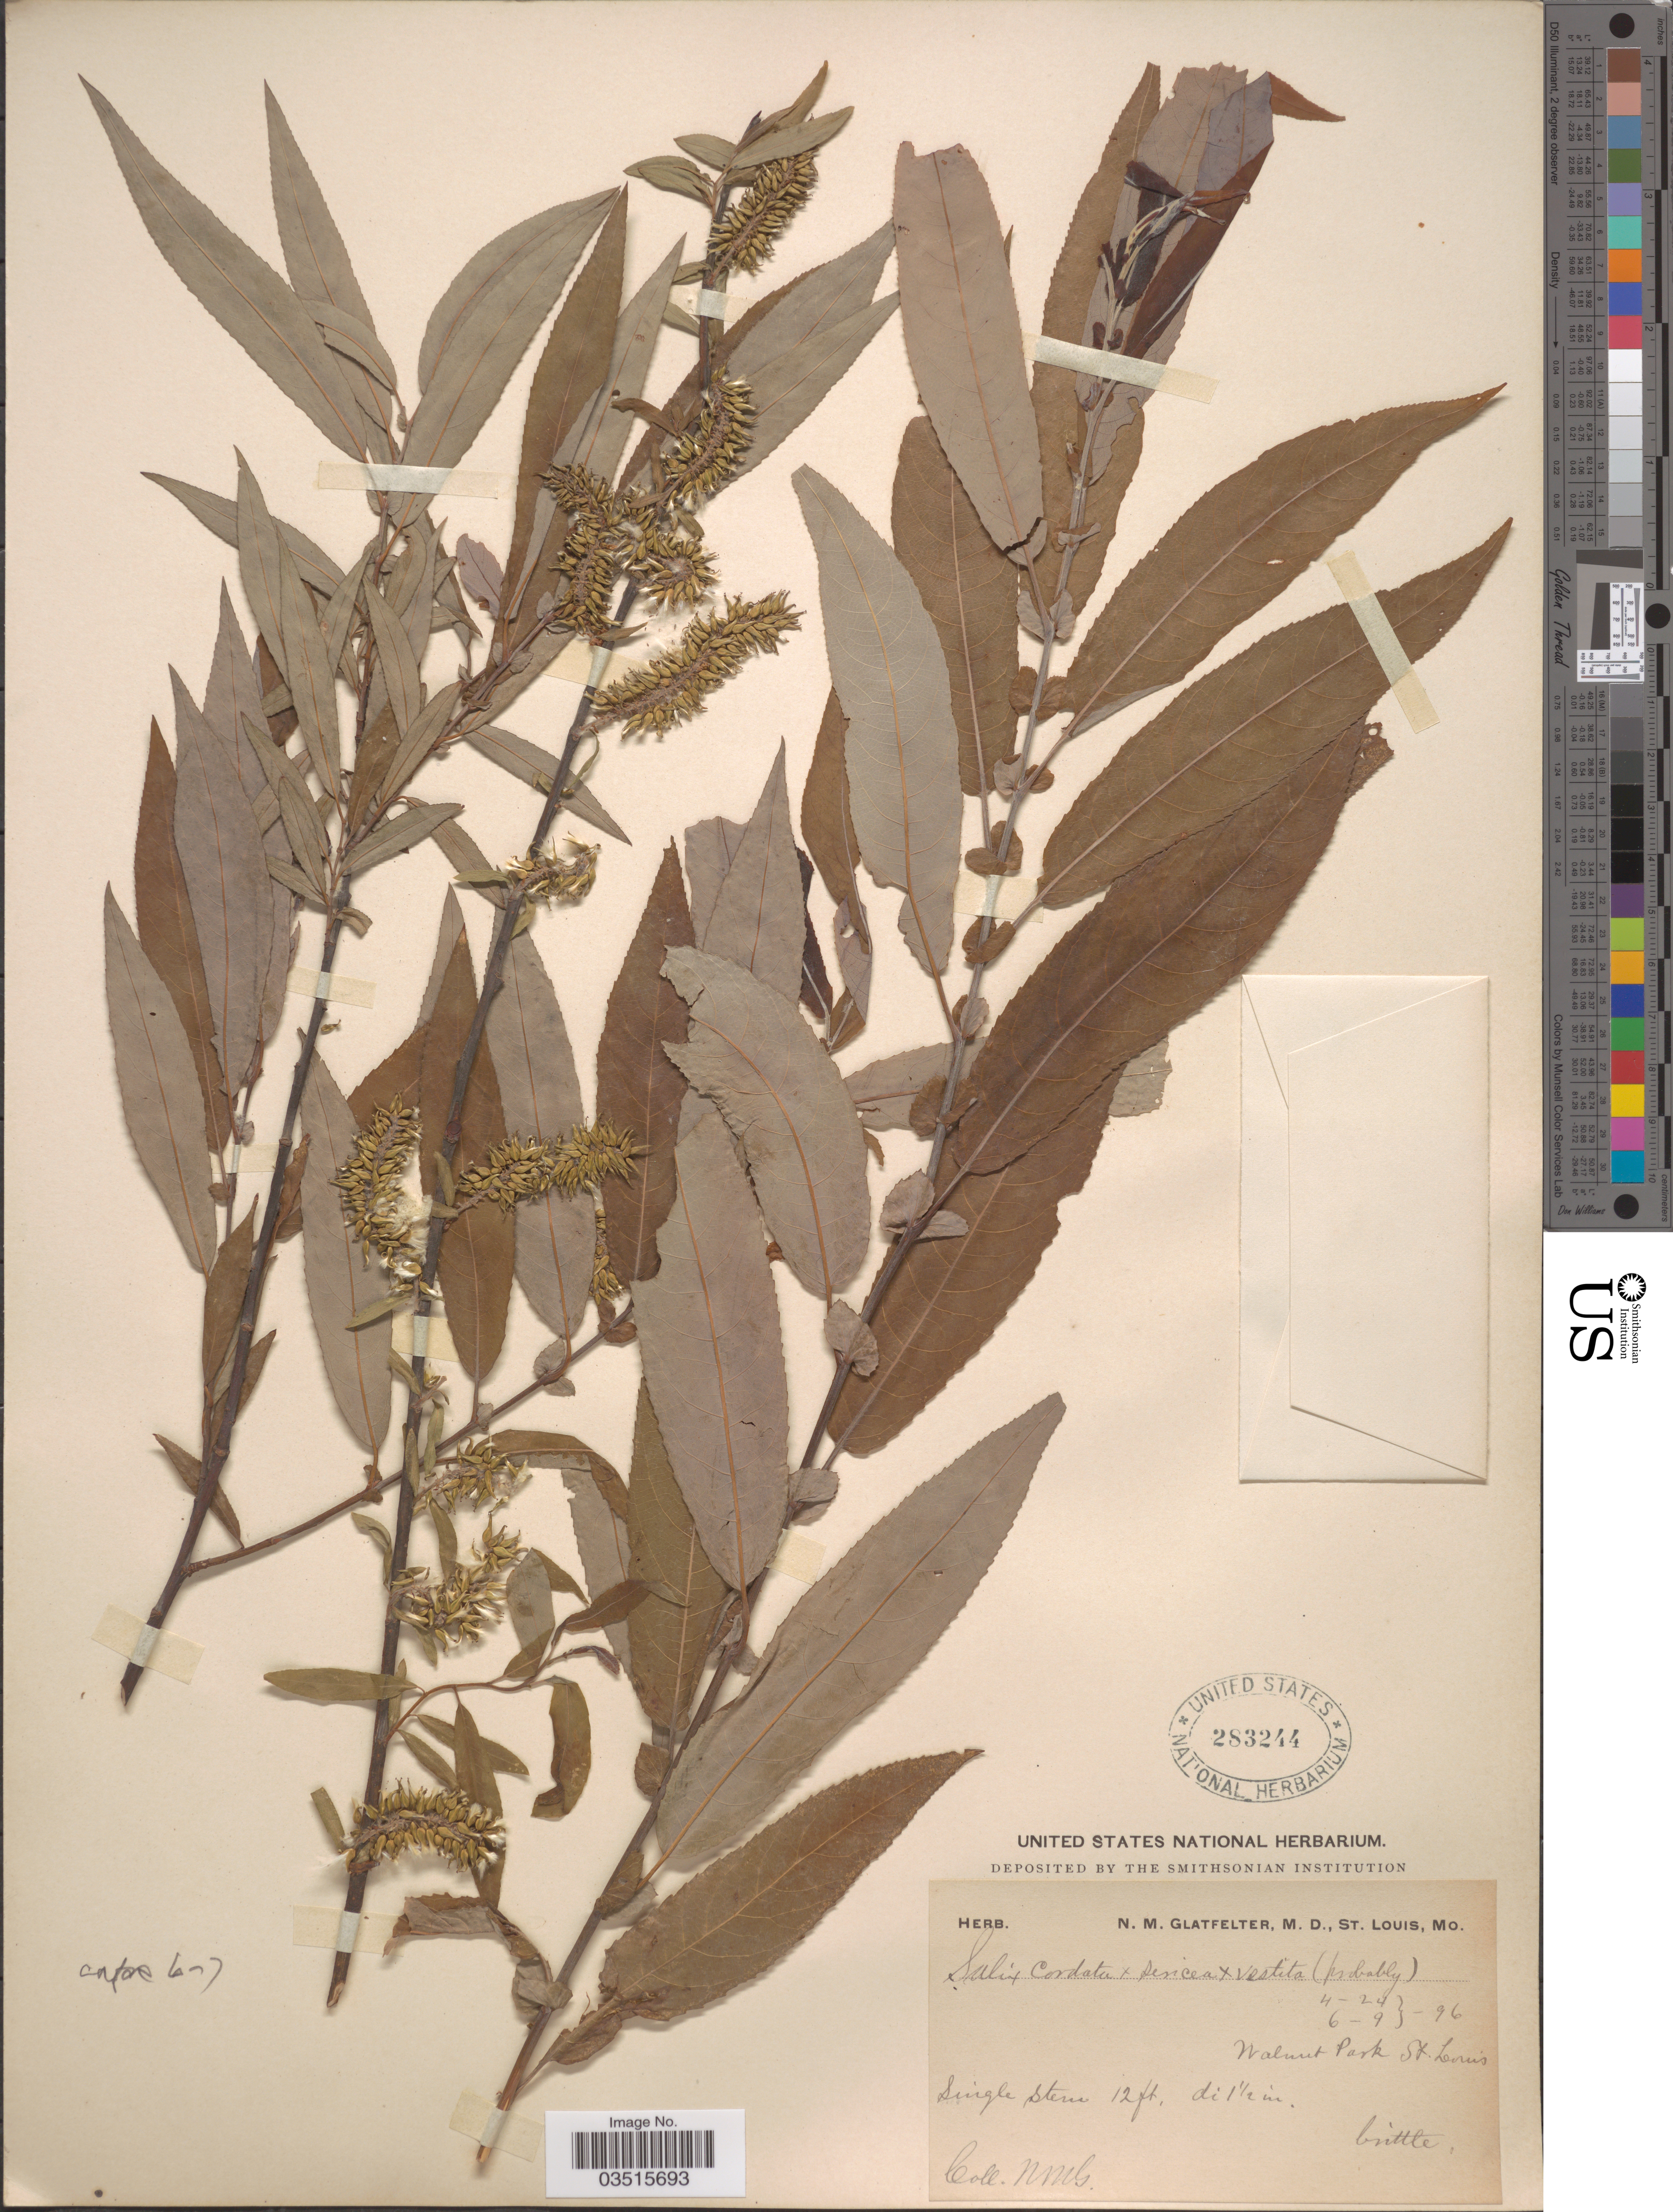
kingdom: Plantae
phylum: Tracheophyta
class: Magnoliopsida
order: Malpighiales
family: Salicaceae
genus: Salix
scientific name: Salix missouriensis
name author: Bebb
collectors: N. M. Glatfelter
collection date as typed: Transcribed d/m/y: 24/4/96 to 9/6/96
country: United States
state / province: Missouri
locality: Walnut Park. St. Louis.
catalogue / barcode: US 283244